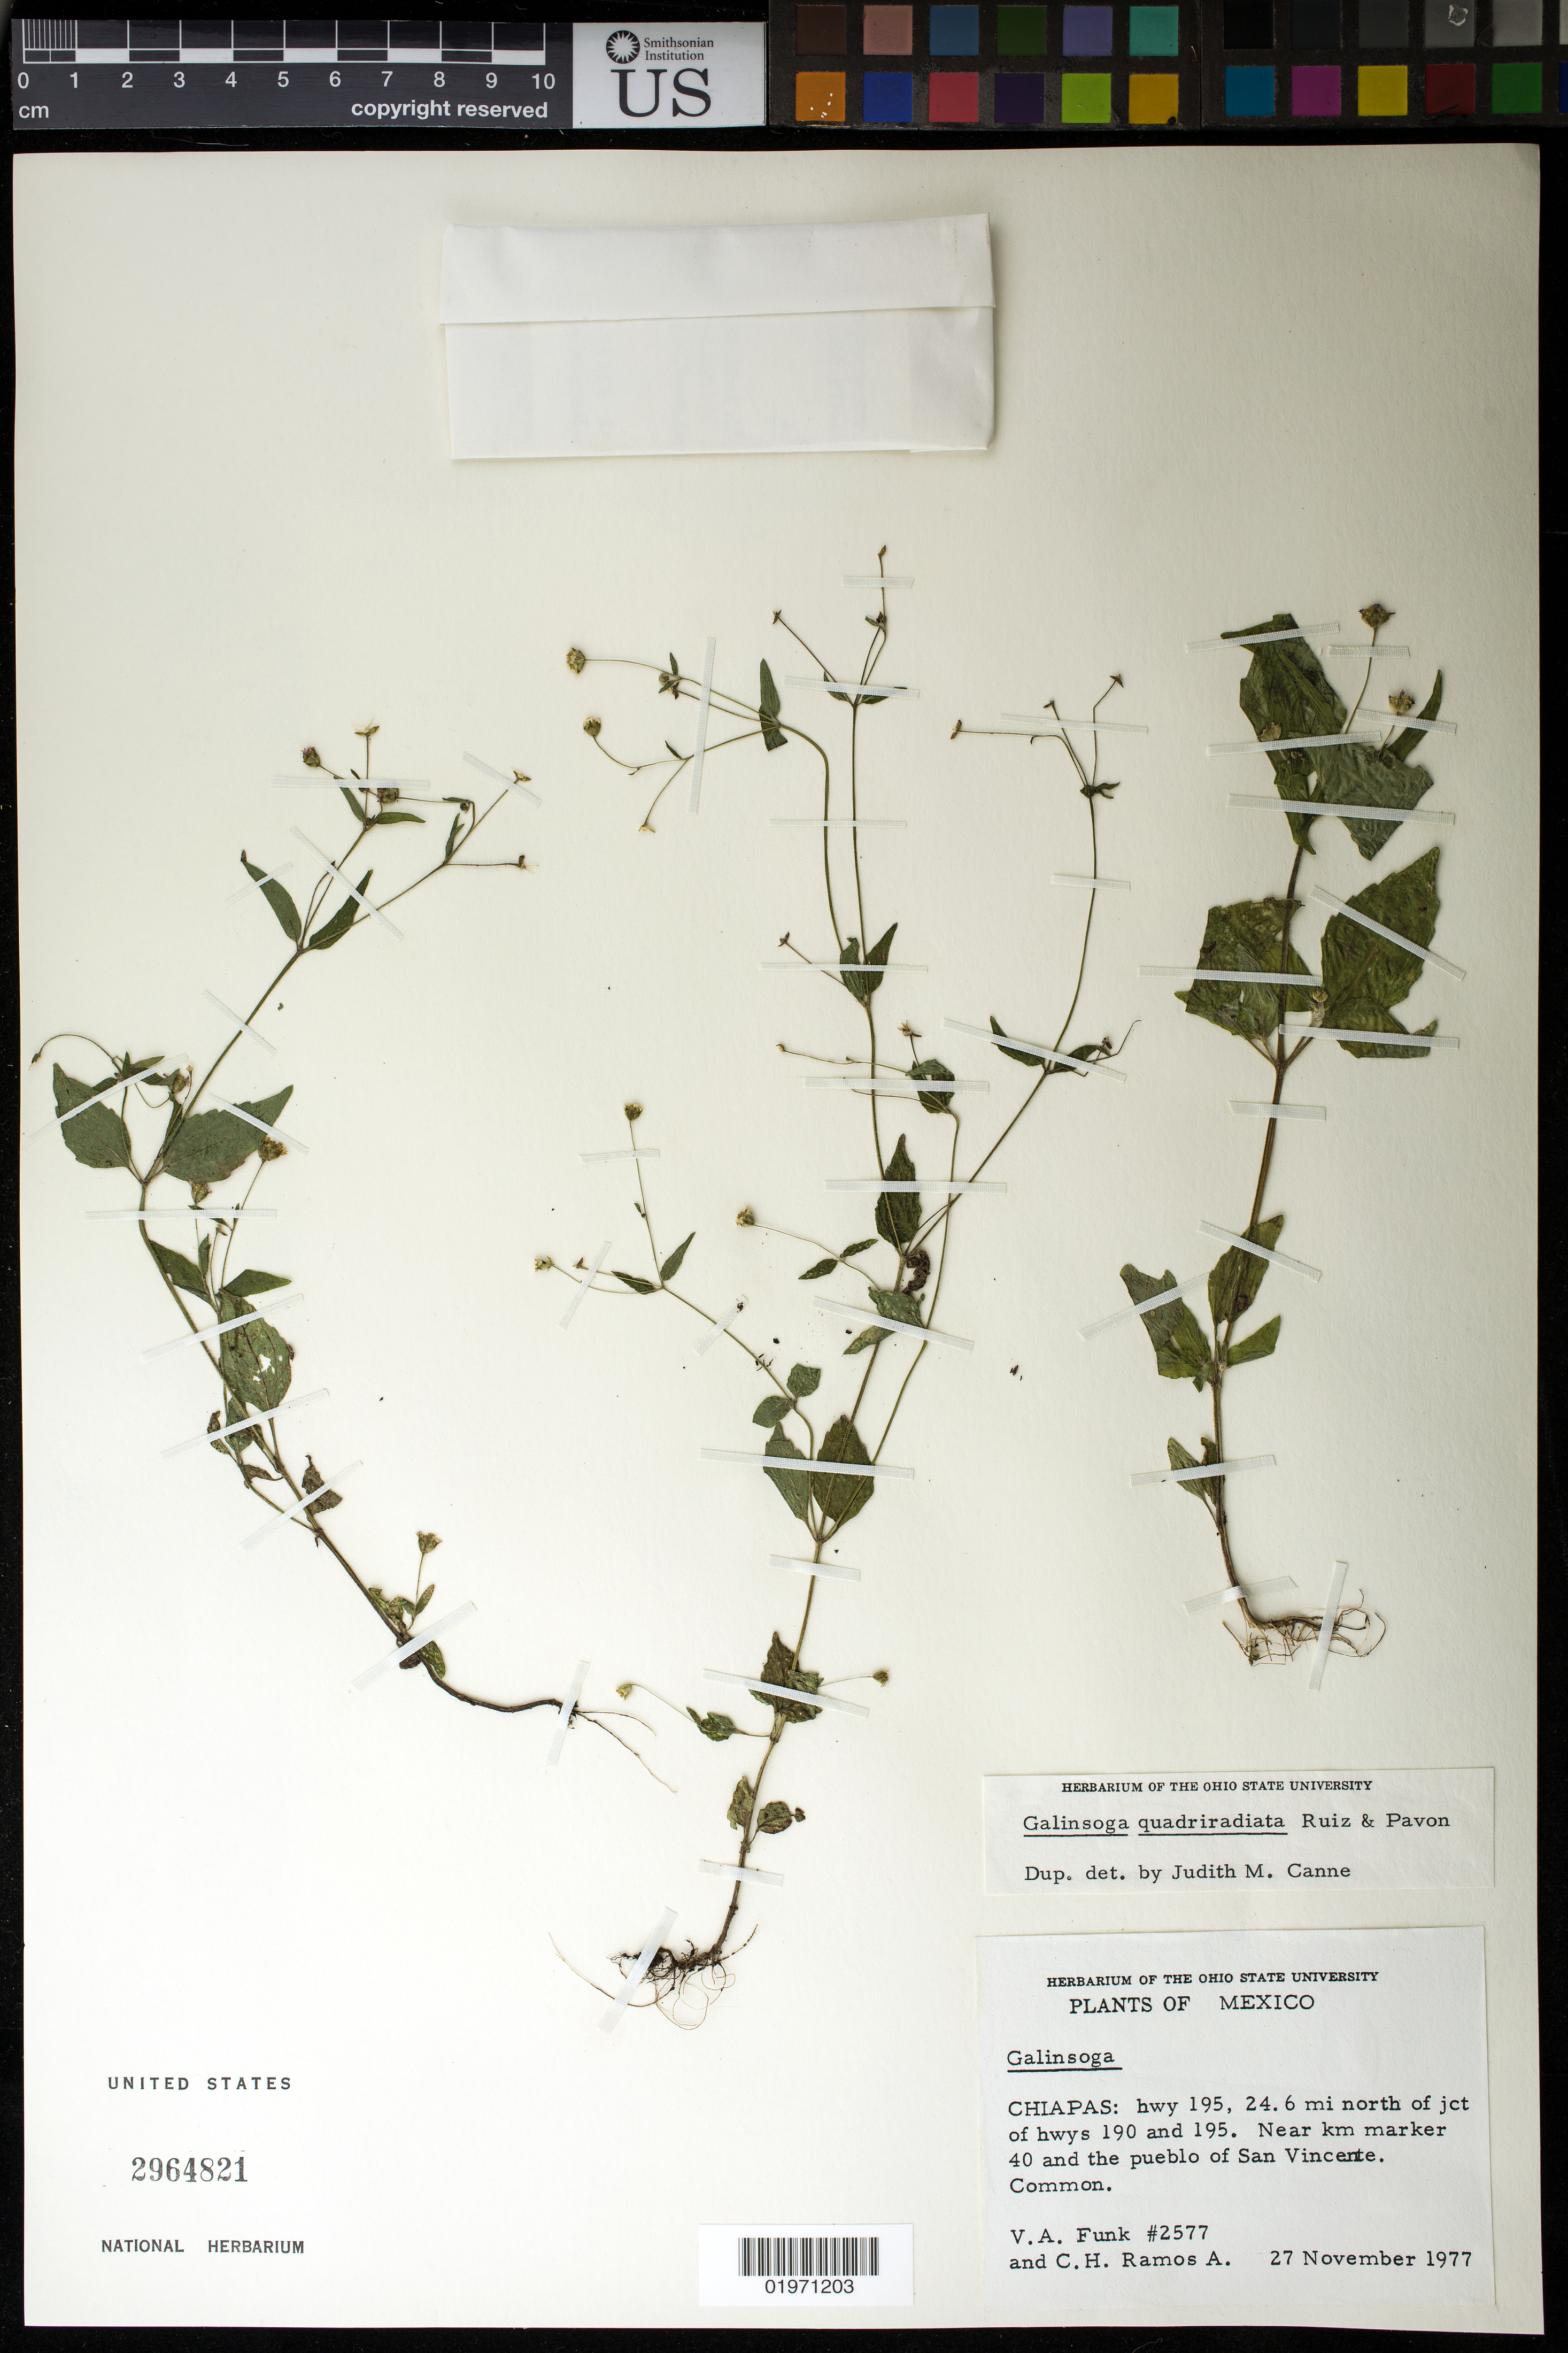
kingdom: Plantae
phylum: Tracheophyta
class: Magnoliopsida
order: Asterales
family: Asteraceae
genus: Galinsoga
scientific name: Galinsoga quadriradiata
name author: Ruiz & Pav.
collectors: V. Funk & C. H. Ramos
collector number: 2577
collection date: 1977-11-27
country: Mexico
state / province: Chiapas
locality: Hwy 195, 24.6 mi north of jct of Hwys 190 and 195. Near km marker 40 and the pueblo of San Vincente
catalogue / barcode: US 2964821